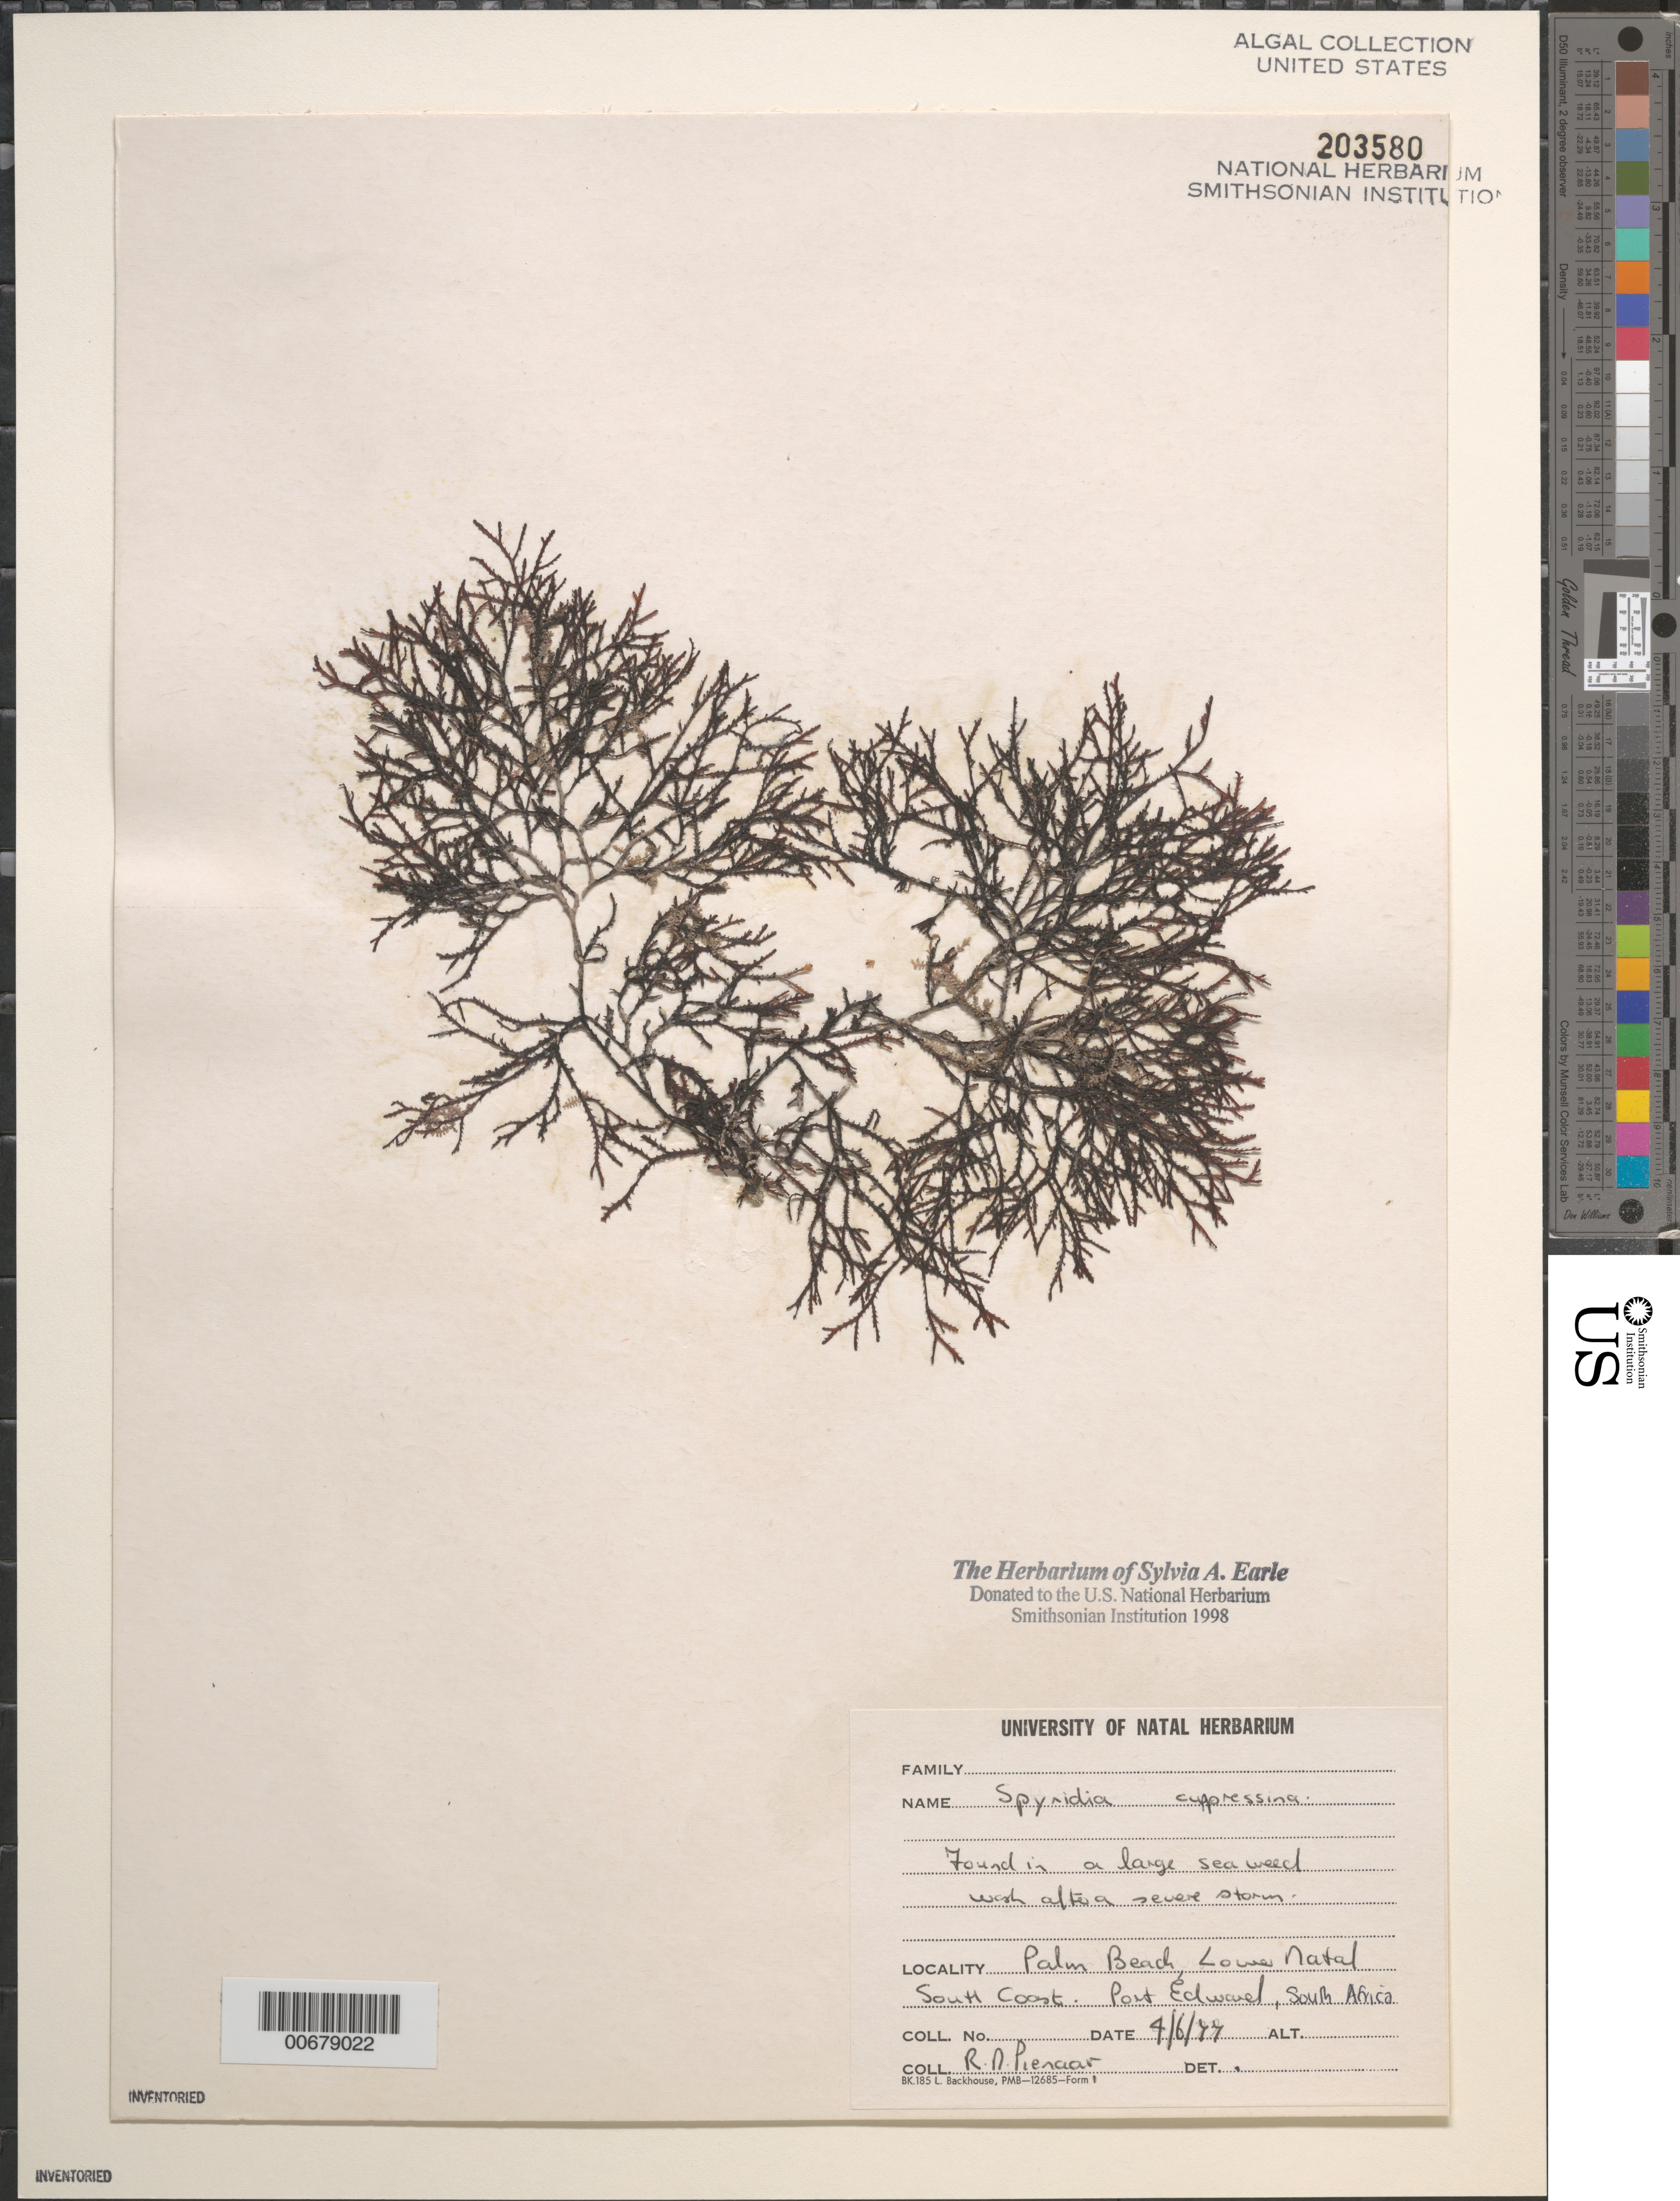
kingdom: Plantae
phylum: Rhodophyta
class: Florideophyceae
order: Ceramiales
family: Spyridiaceae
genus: Spyridia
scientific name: Spyridia cupressina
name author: Kütz.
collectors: R. Pienaar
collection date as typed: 04 Jun 1977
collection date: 1977-06-04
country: South Africa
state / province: KwaZulu-Natal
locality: Palm Beach, South Coast, Port Edward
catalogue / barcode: US 203580